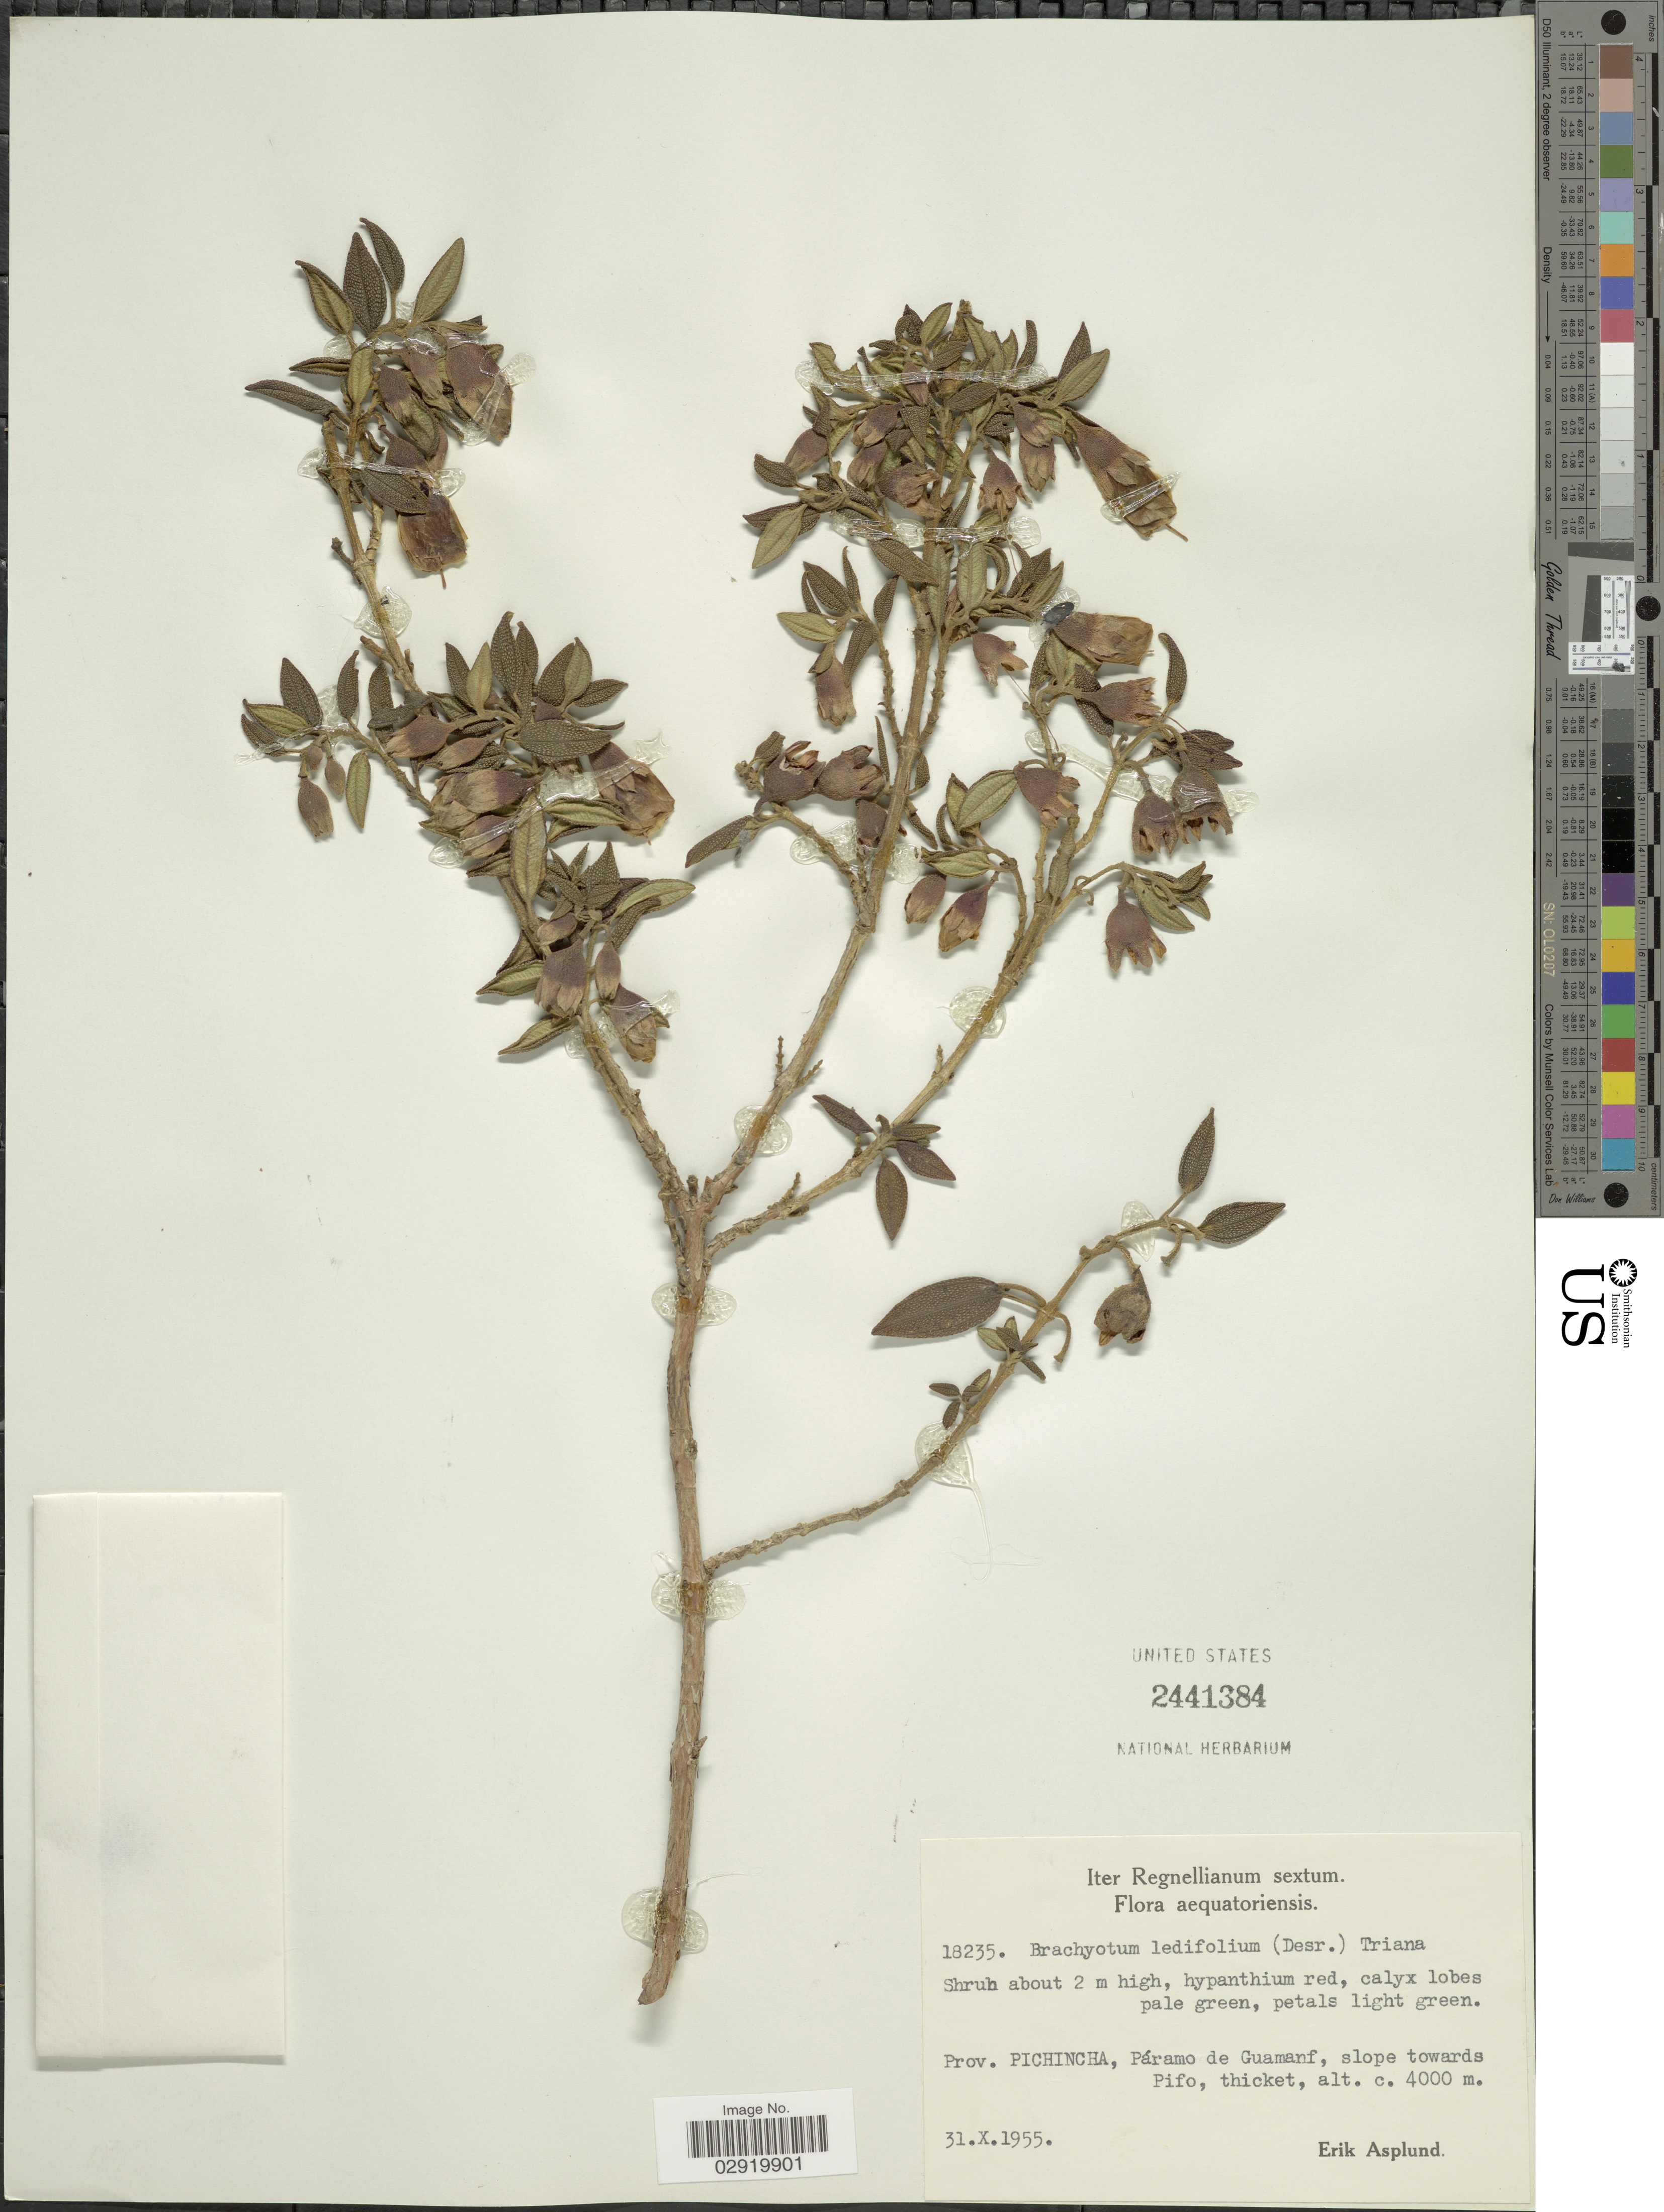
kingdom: Plantae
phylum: Tracheophyta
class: Magnoliopsida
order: Myrtales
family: Melastomataceae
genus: Brachyotum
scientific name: Brachyotum ledifolium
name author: (Desr.) Triana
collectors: E. Asplund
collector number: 18235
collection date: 1955-10-31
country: Ecuador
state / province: Pichincha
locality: Páramo de Guamanf, slope towards Pifo.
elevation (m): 4000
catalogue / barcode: US 2441384